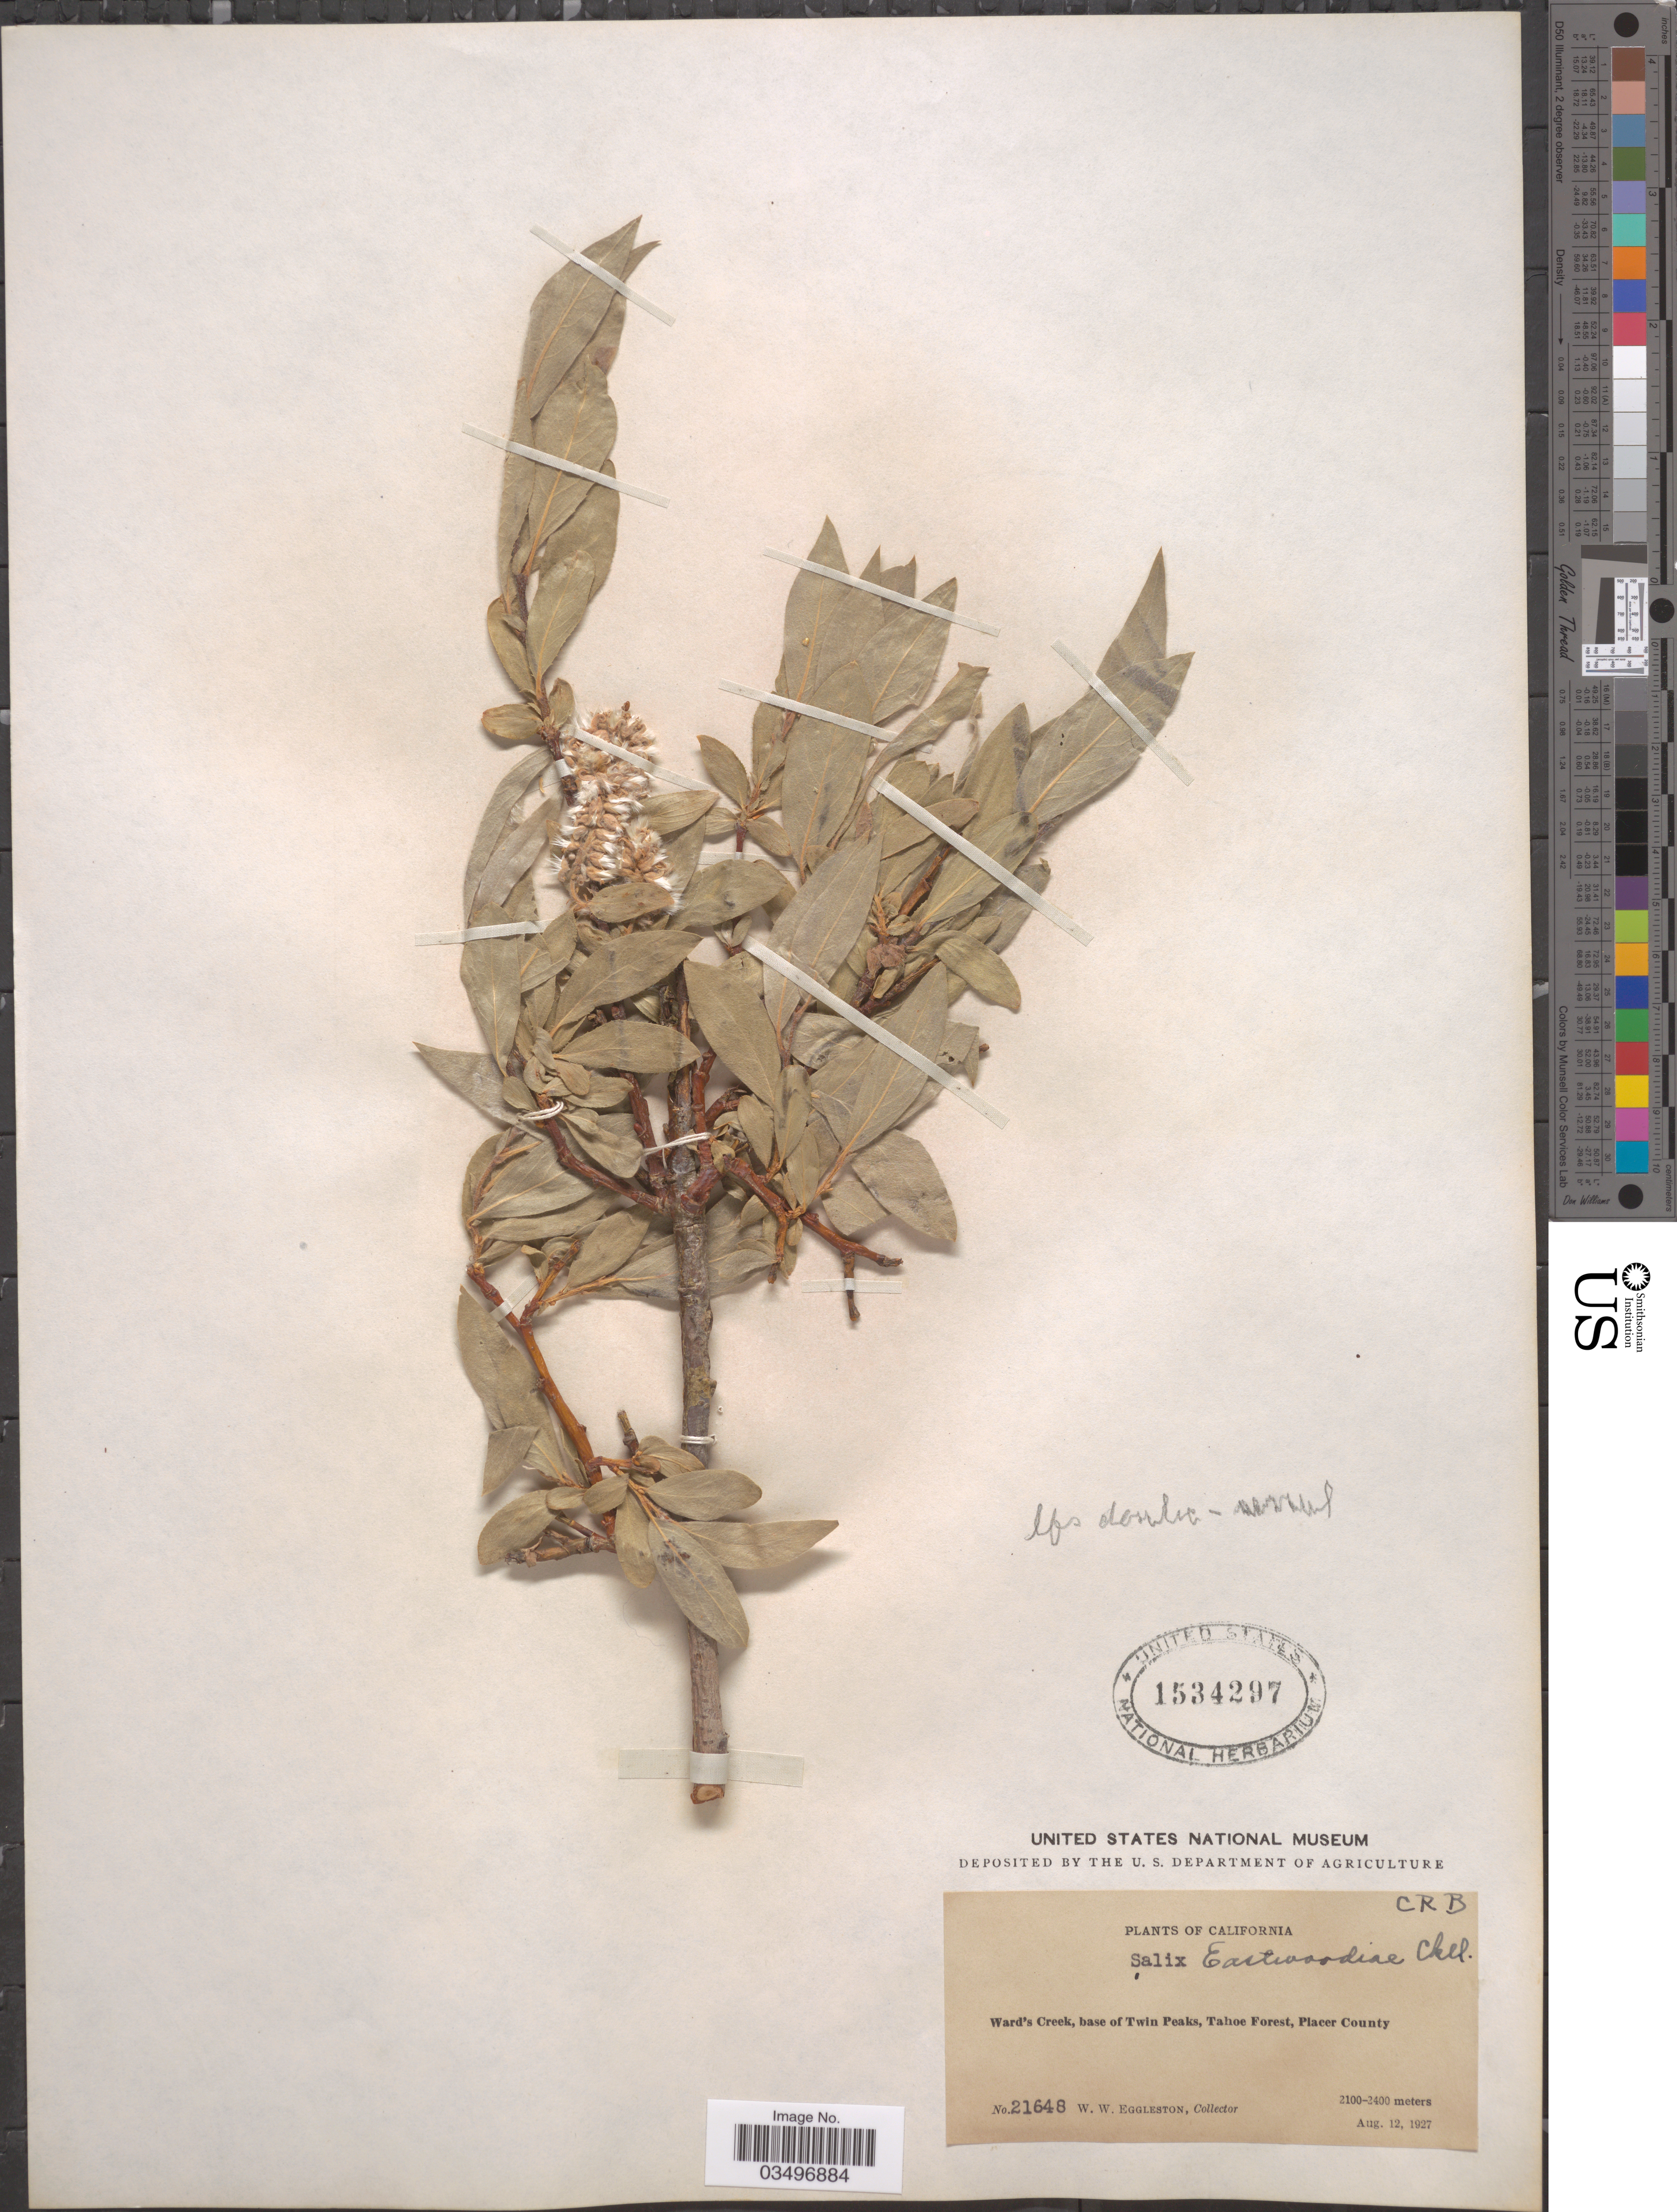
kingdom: Plantae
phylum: Tracheophyta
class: Magnoliopsida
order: Malpighiales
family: Salicaceae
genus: Salix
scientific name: Salix eastwoodiae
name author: Cockerell ex A. Heller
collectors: W. W. Eggleston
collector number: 21648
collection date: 1927-08-12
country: United States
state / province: California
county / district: Placer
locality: Ward's Creek, base of Twin Peaks, Tahoe Forest, Placer County.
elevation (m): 2100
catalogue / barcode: US 1534297